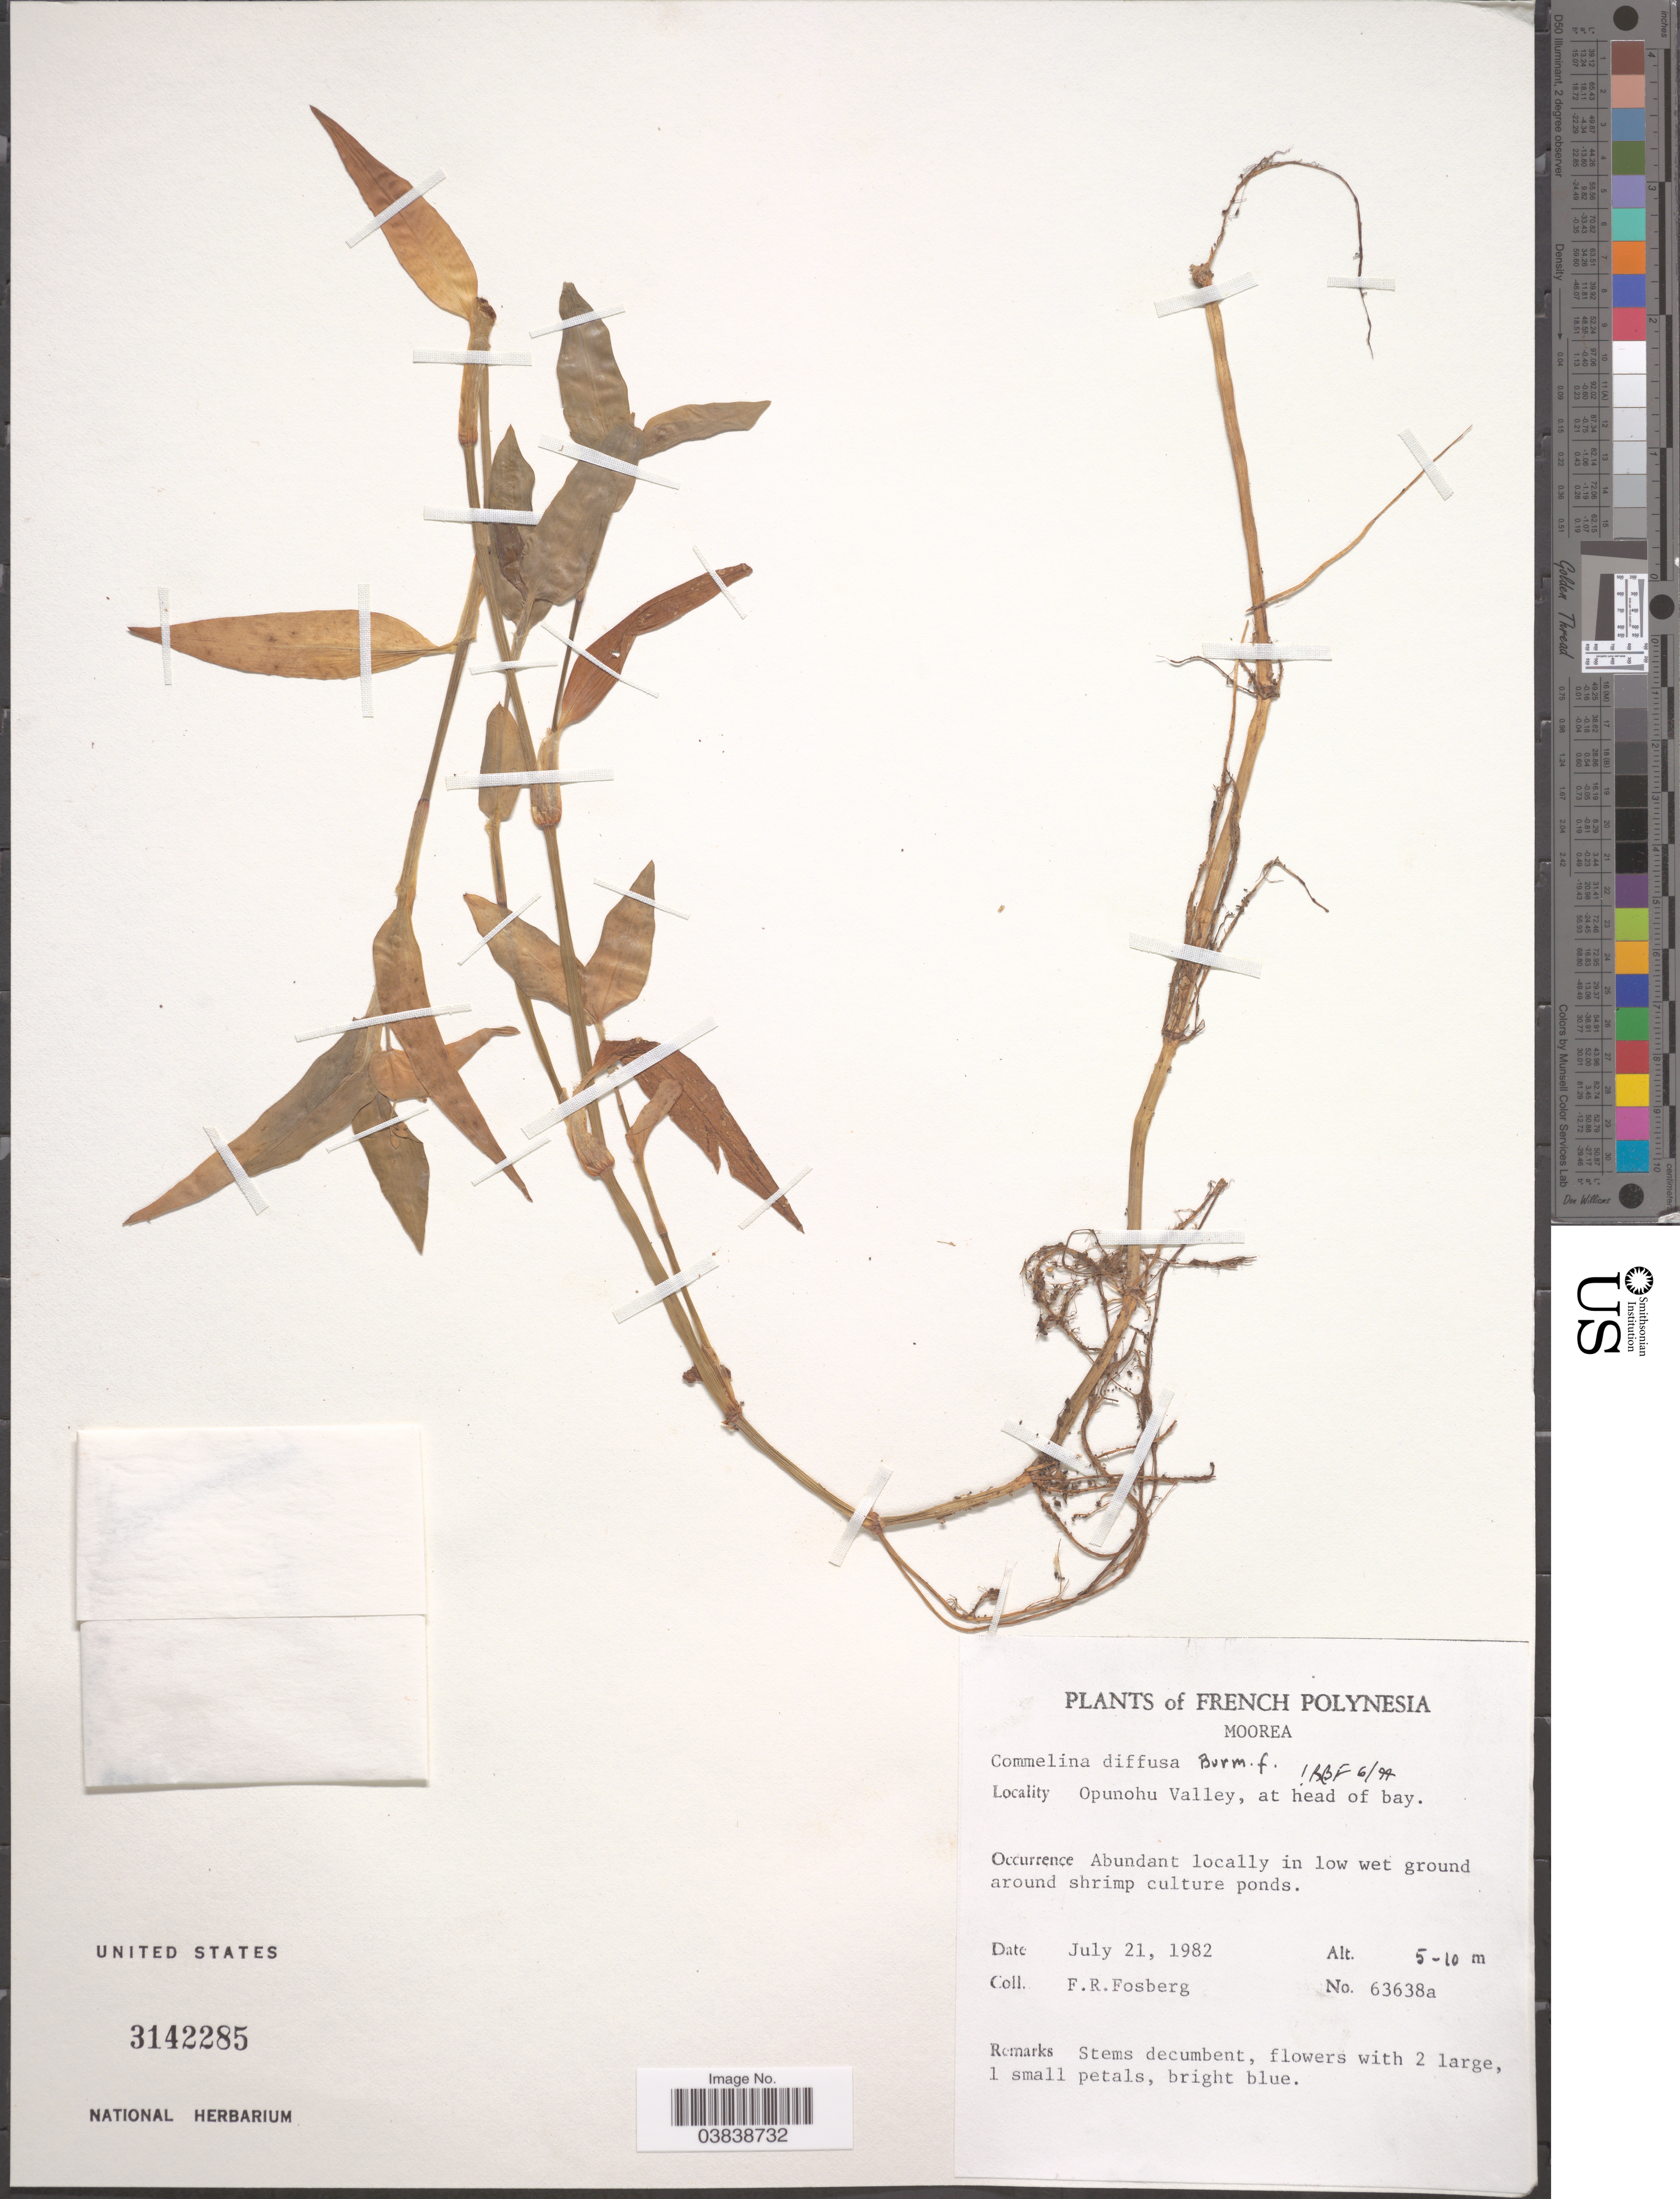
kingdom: Plantae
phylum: Tracheophyta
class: Liliopsida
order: Commelinales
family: Commelinaceae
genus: Commelina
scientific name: Commelina diffusa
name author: Burm. f.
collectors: F. R. Fosberg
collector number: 63638a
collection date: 1982-07-21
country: French Polynesia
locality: Moorea. Opunohu Valley, at head of bay.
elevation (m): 5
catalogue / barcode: US 3142285